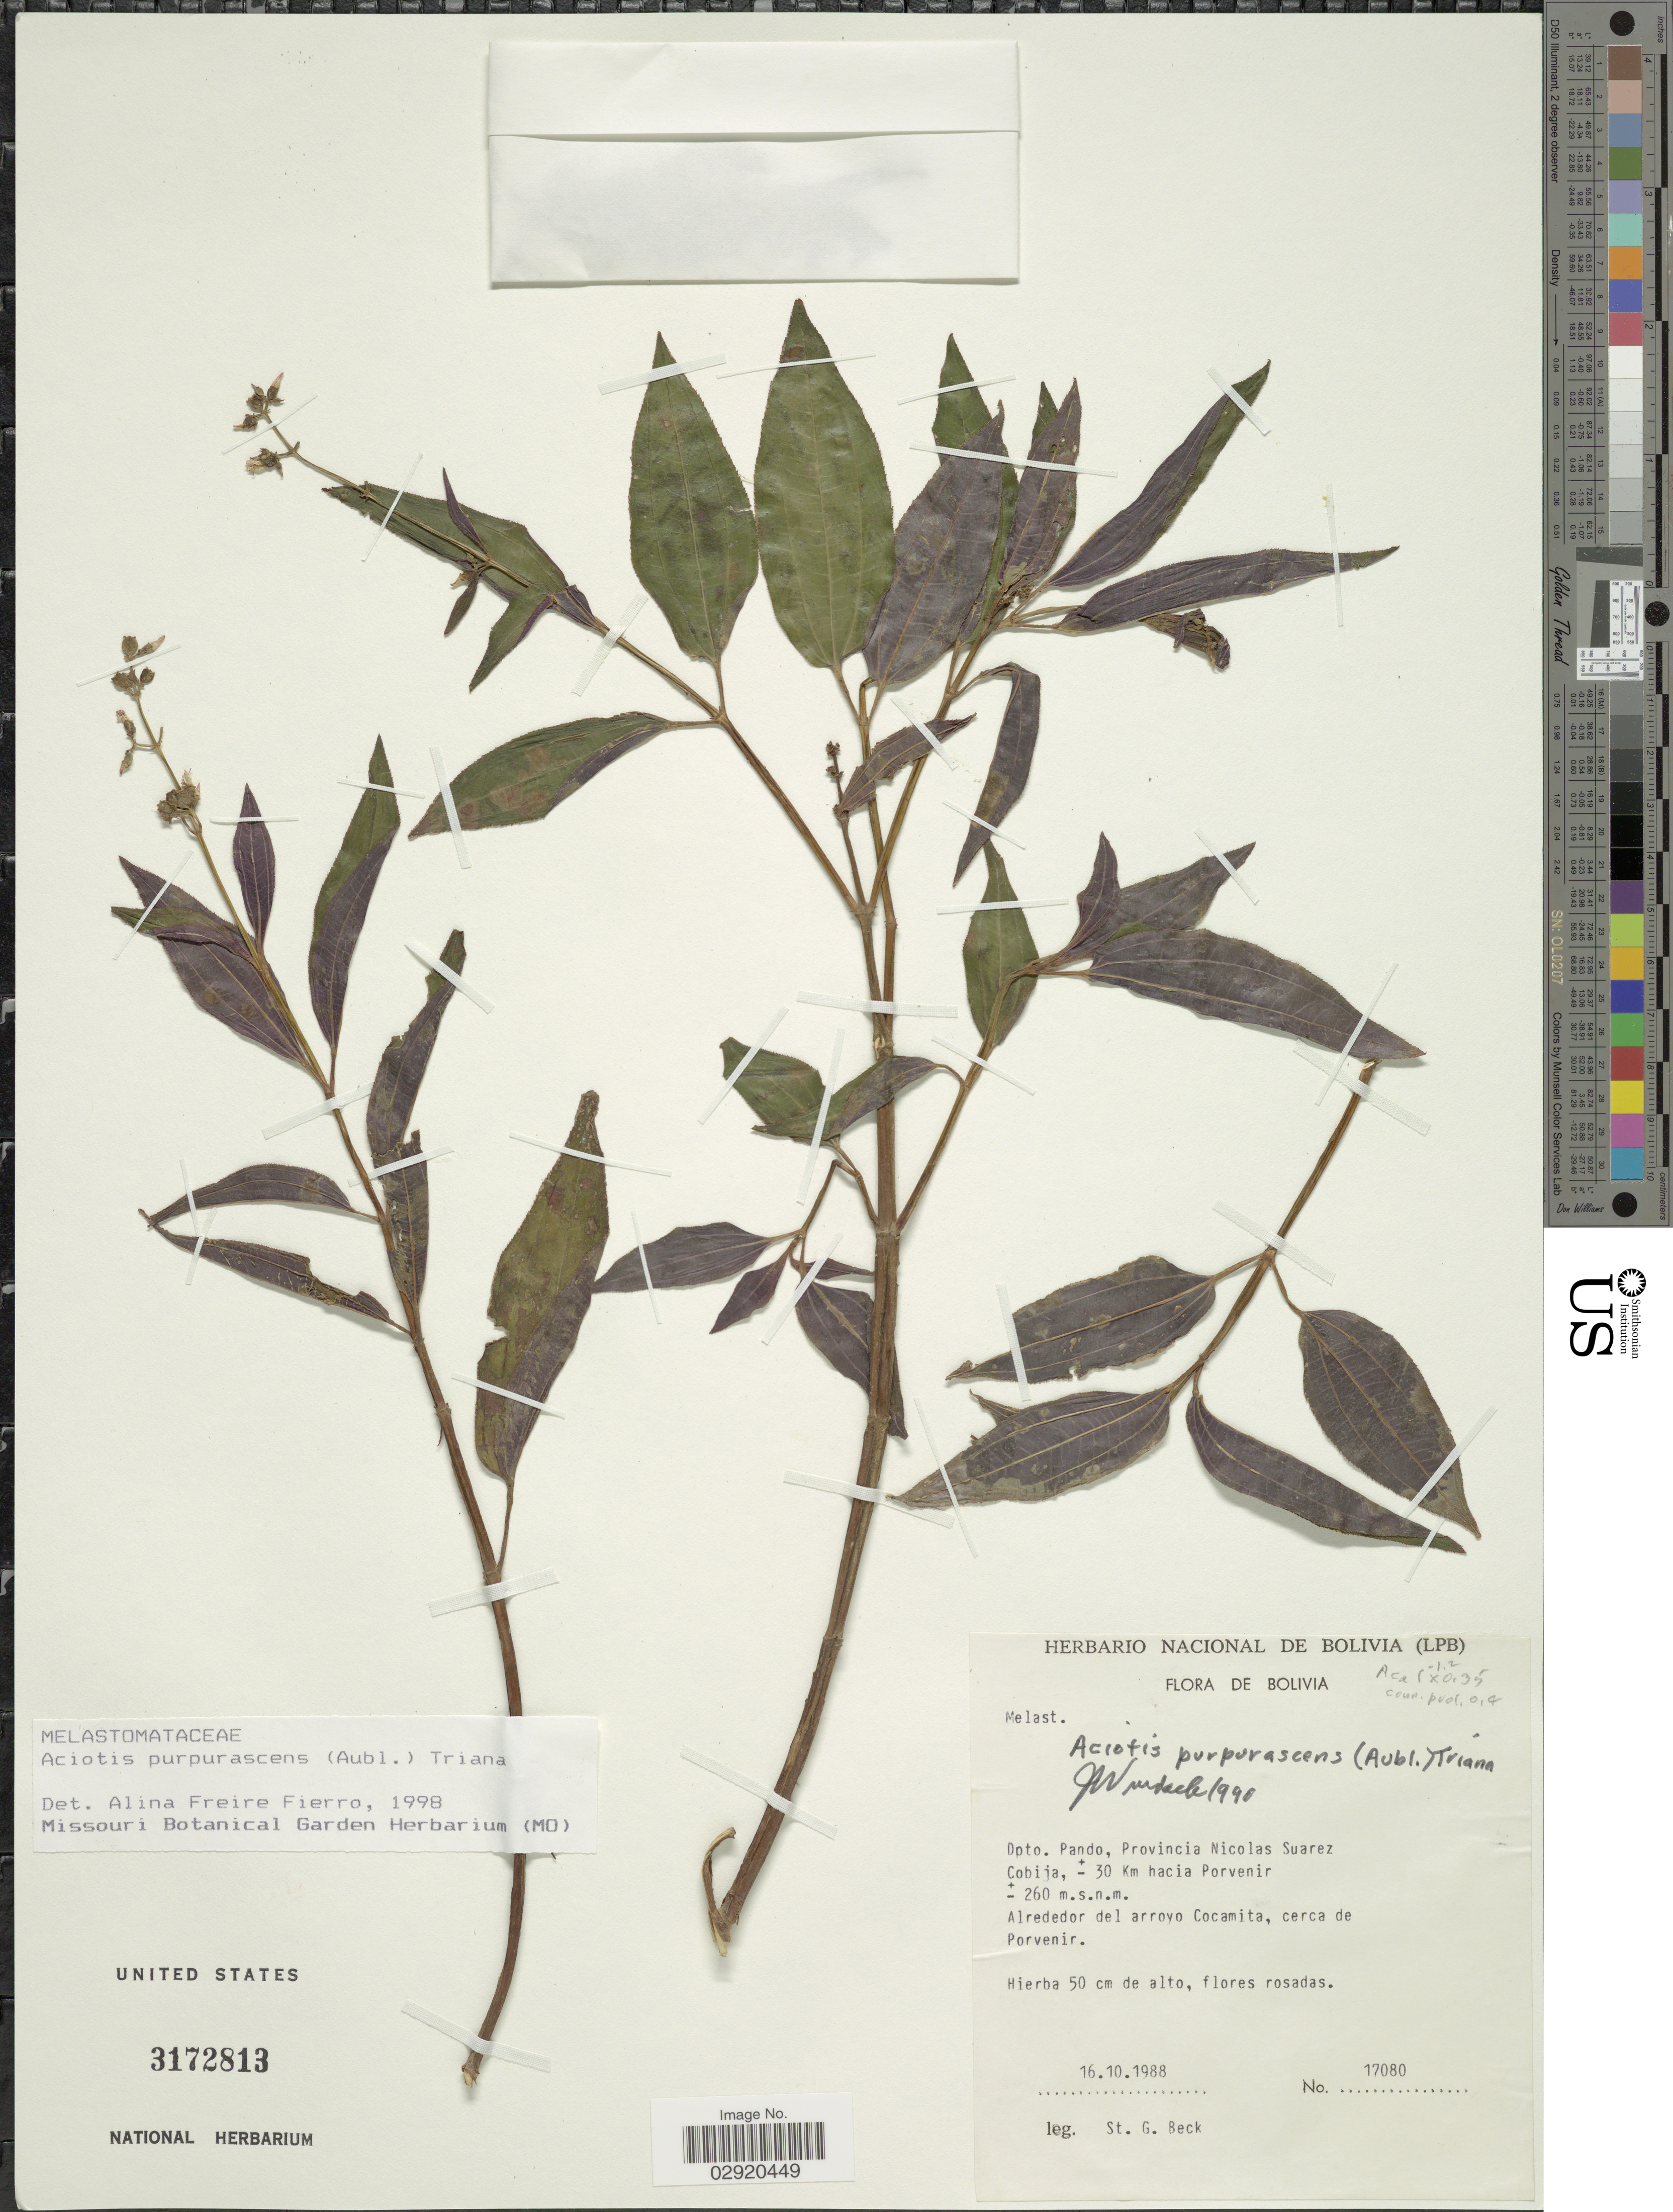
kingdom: Plantae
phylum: Tracheophyta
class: Magnoliopsida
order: Myrtales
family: Melastomataceae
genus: Aciotis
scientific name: Aciotis purpurascens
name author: (Aubl.) Triana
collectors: S. Beck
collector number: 17080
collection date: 1988-10-16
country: Bolivia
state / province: Pando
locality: Dpto. Pando, Provincia Nicolas Suarez. Cobija, ± 30 Km hacia Porvenir.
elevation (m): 260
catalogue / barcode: US 3172813